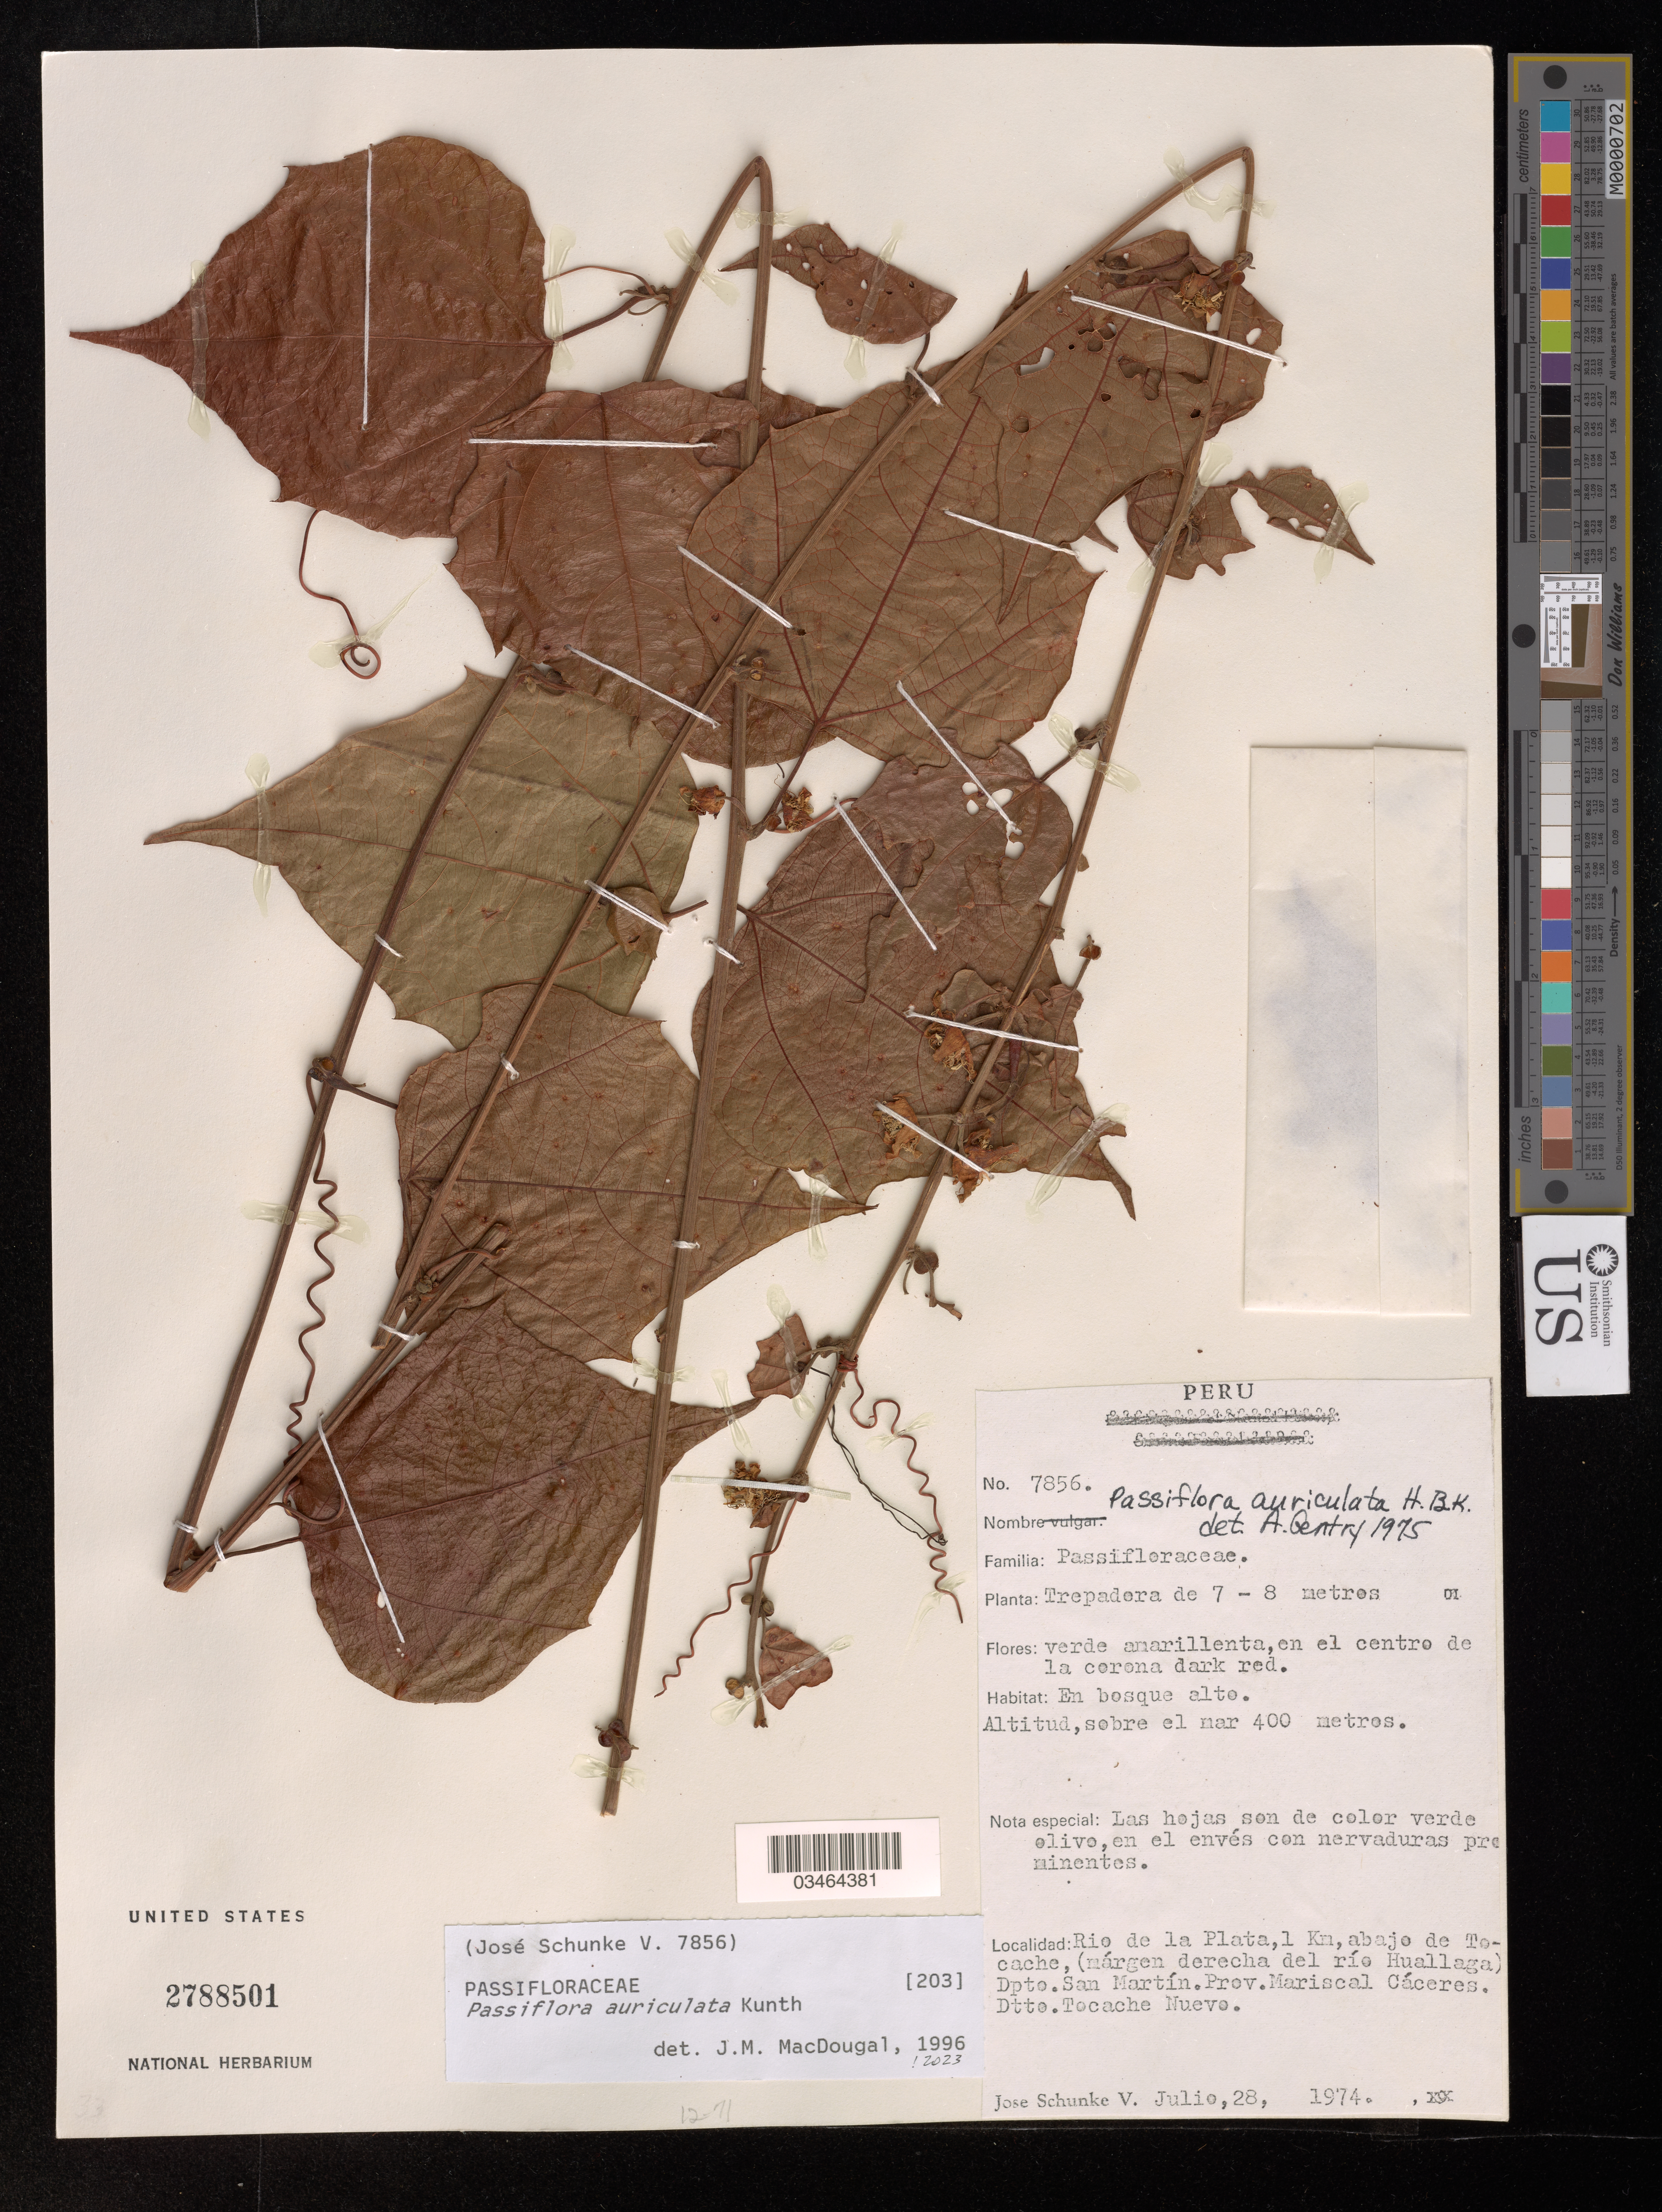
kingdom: Plantae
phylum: Tracheophyta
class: Magnoliopsida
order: Malpighiales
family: Passifloraceae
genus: Passiflora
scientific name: Passiflora auriculata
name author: Kunth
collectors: J. Schunke Vigo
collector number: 7856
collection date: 1974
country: Peru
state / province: San Martin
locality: Rio de la Plata, 1 Km, abajo de Tocache, (márgen derecha del río Huallaga), Dpto. San Martín, Prov. Mariscal Cáceres. Dtto. Tocache Nuevo.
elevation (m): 400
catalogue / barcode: US 2788501